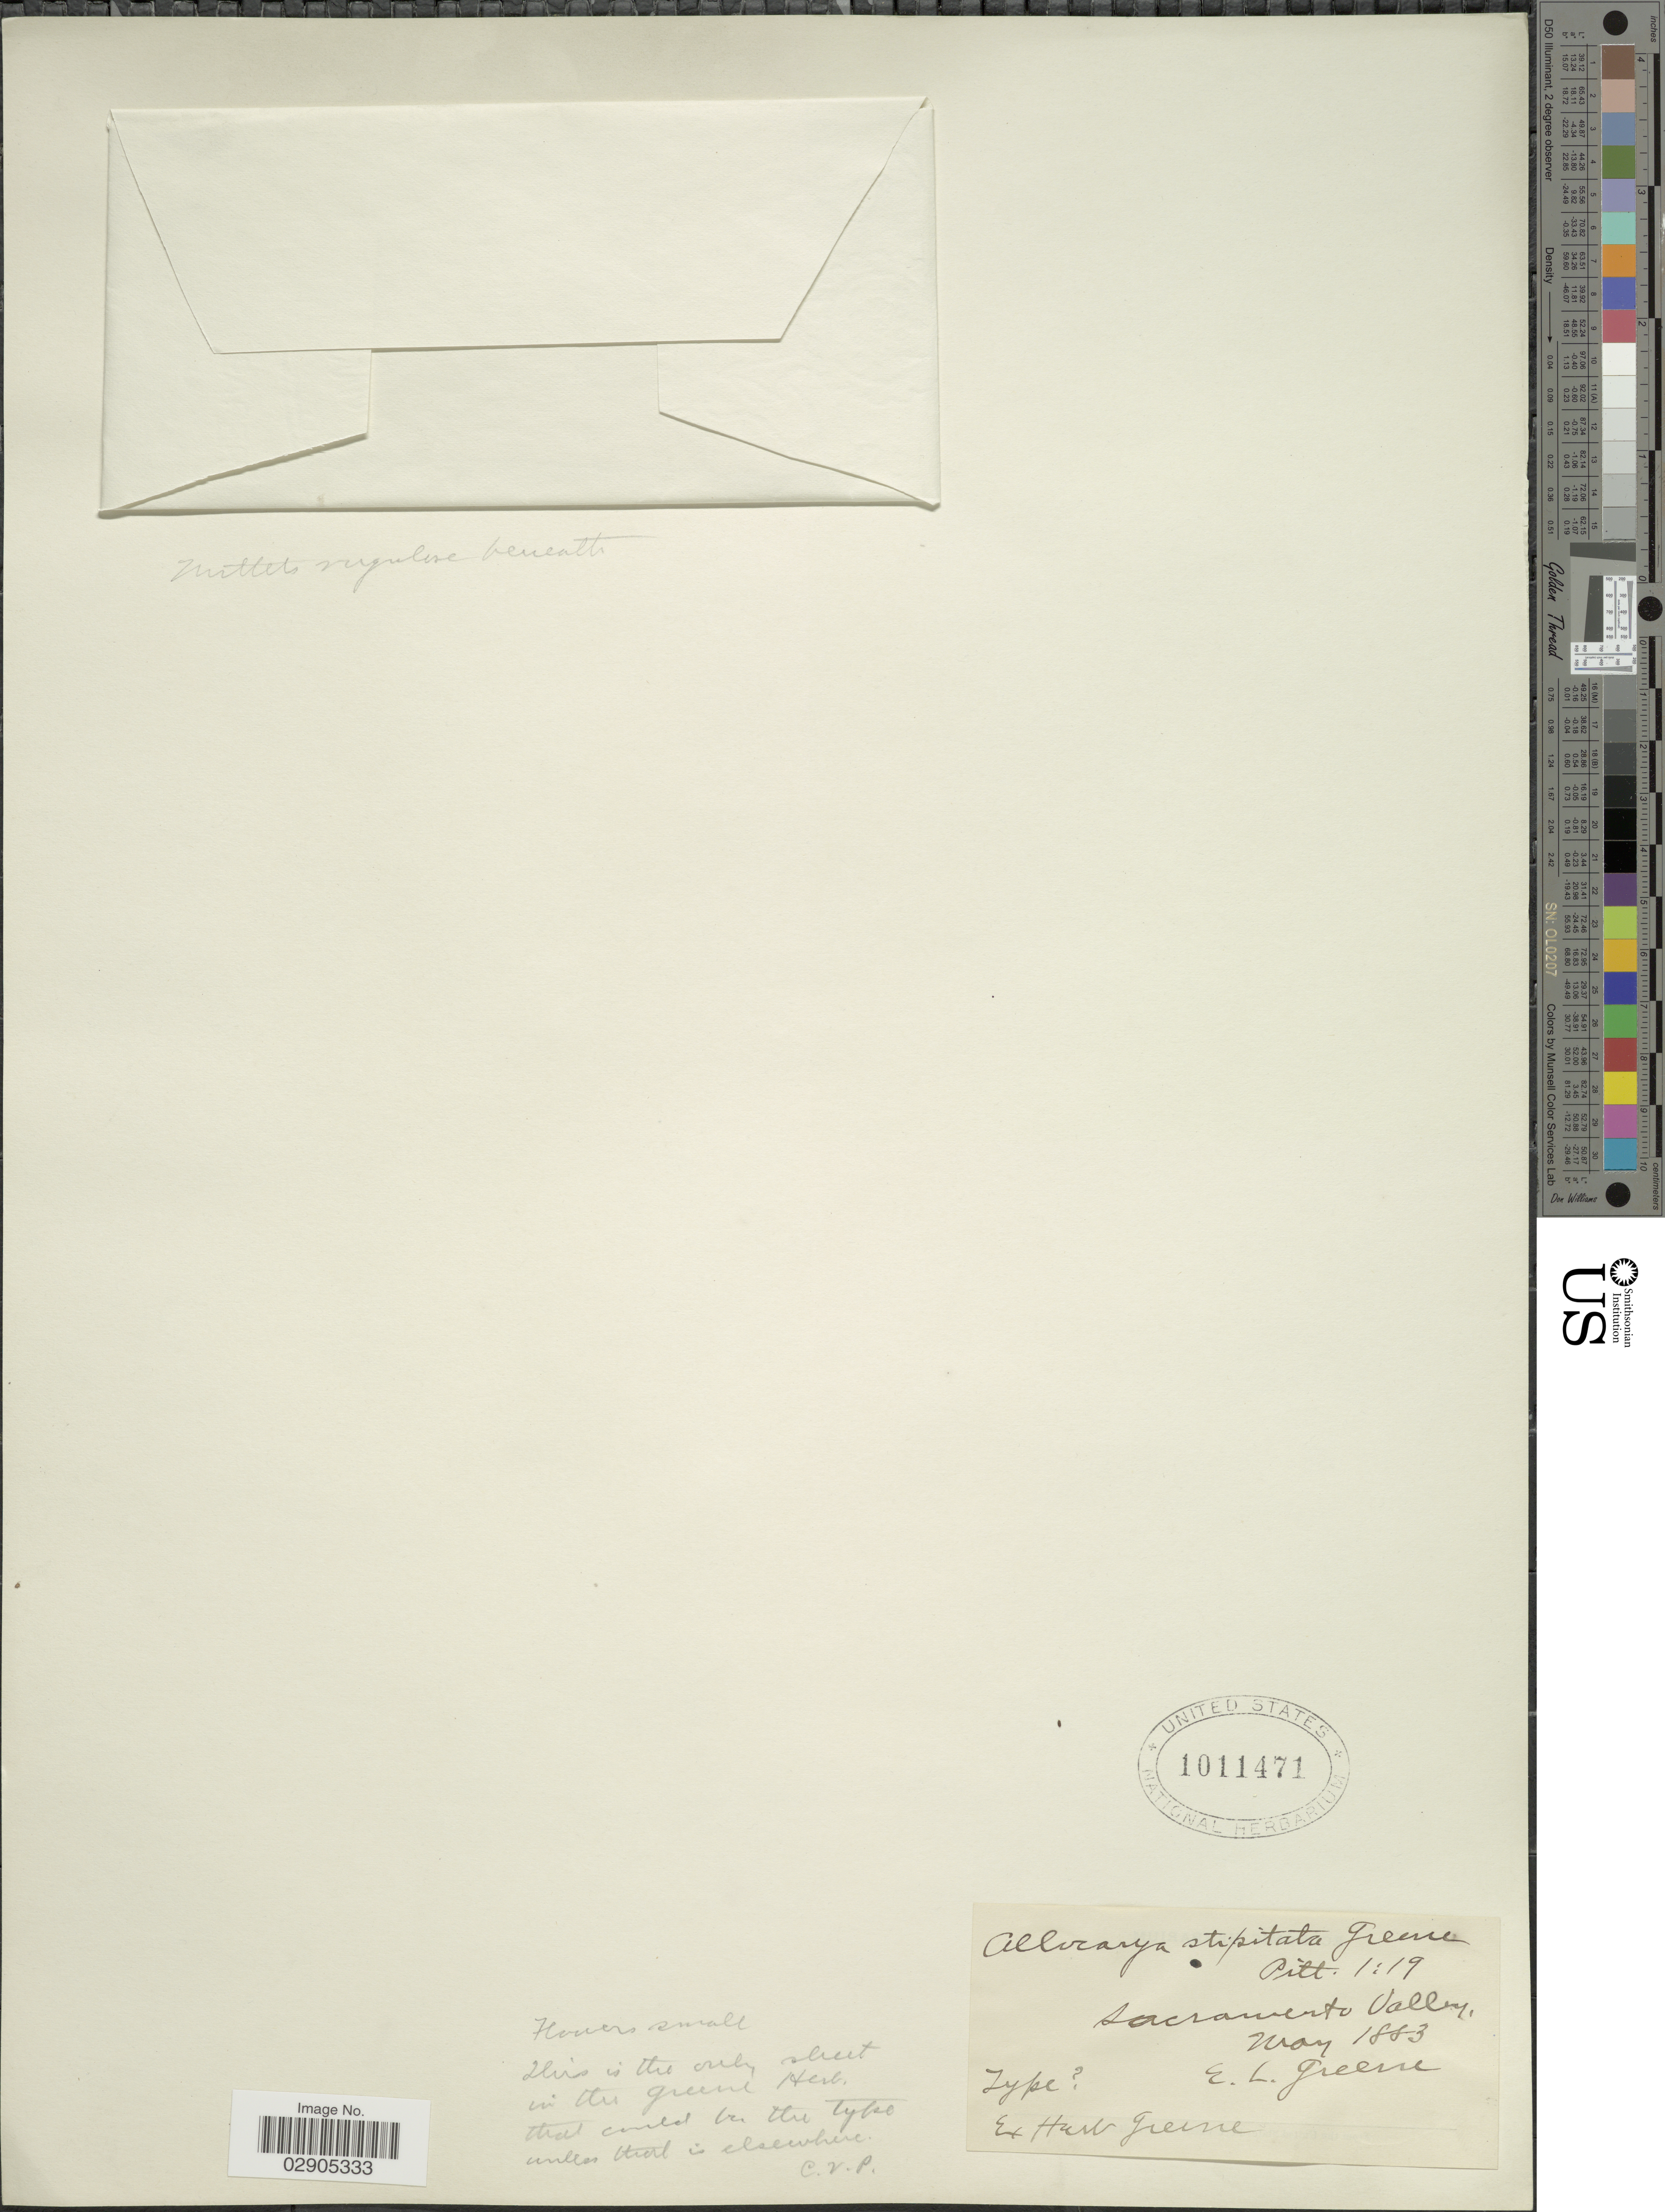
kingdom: Plantae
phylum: Tracheophyta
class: Magnoliopsida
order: Boraginales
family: Boraginaceae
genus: Allocarya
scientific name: Allocarya stipitata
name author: Greene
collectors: E. L. Greene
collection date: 1883-05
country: United States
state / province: California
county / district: Sacramento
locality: Sacramento Valley.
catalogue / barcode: US 1011471